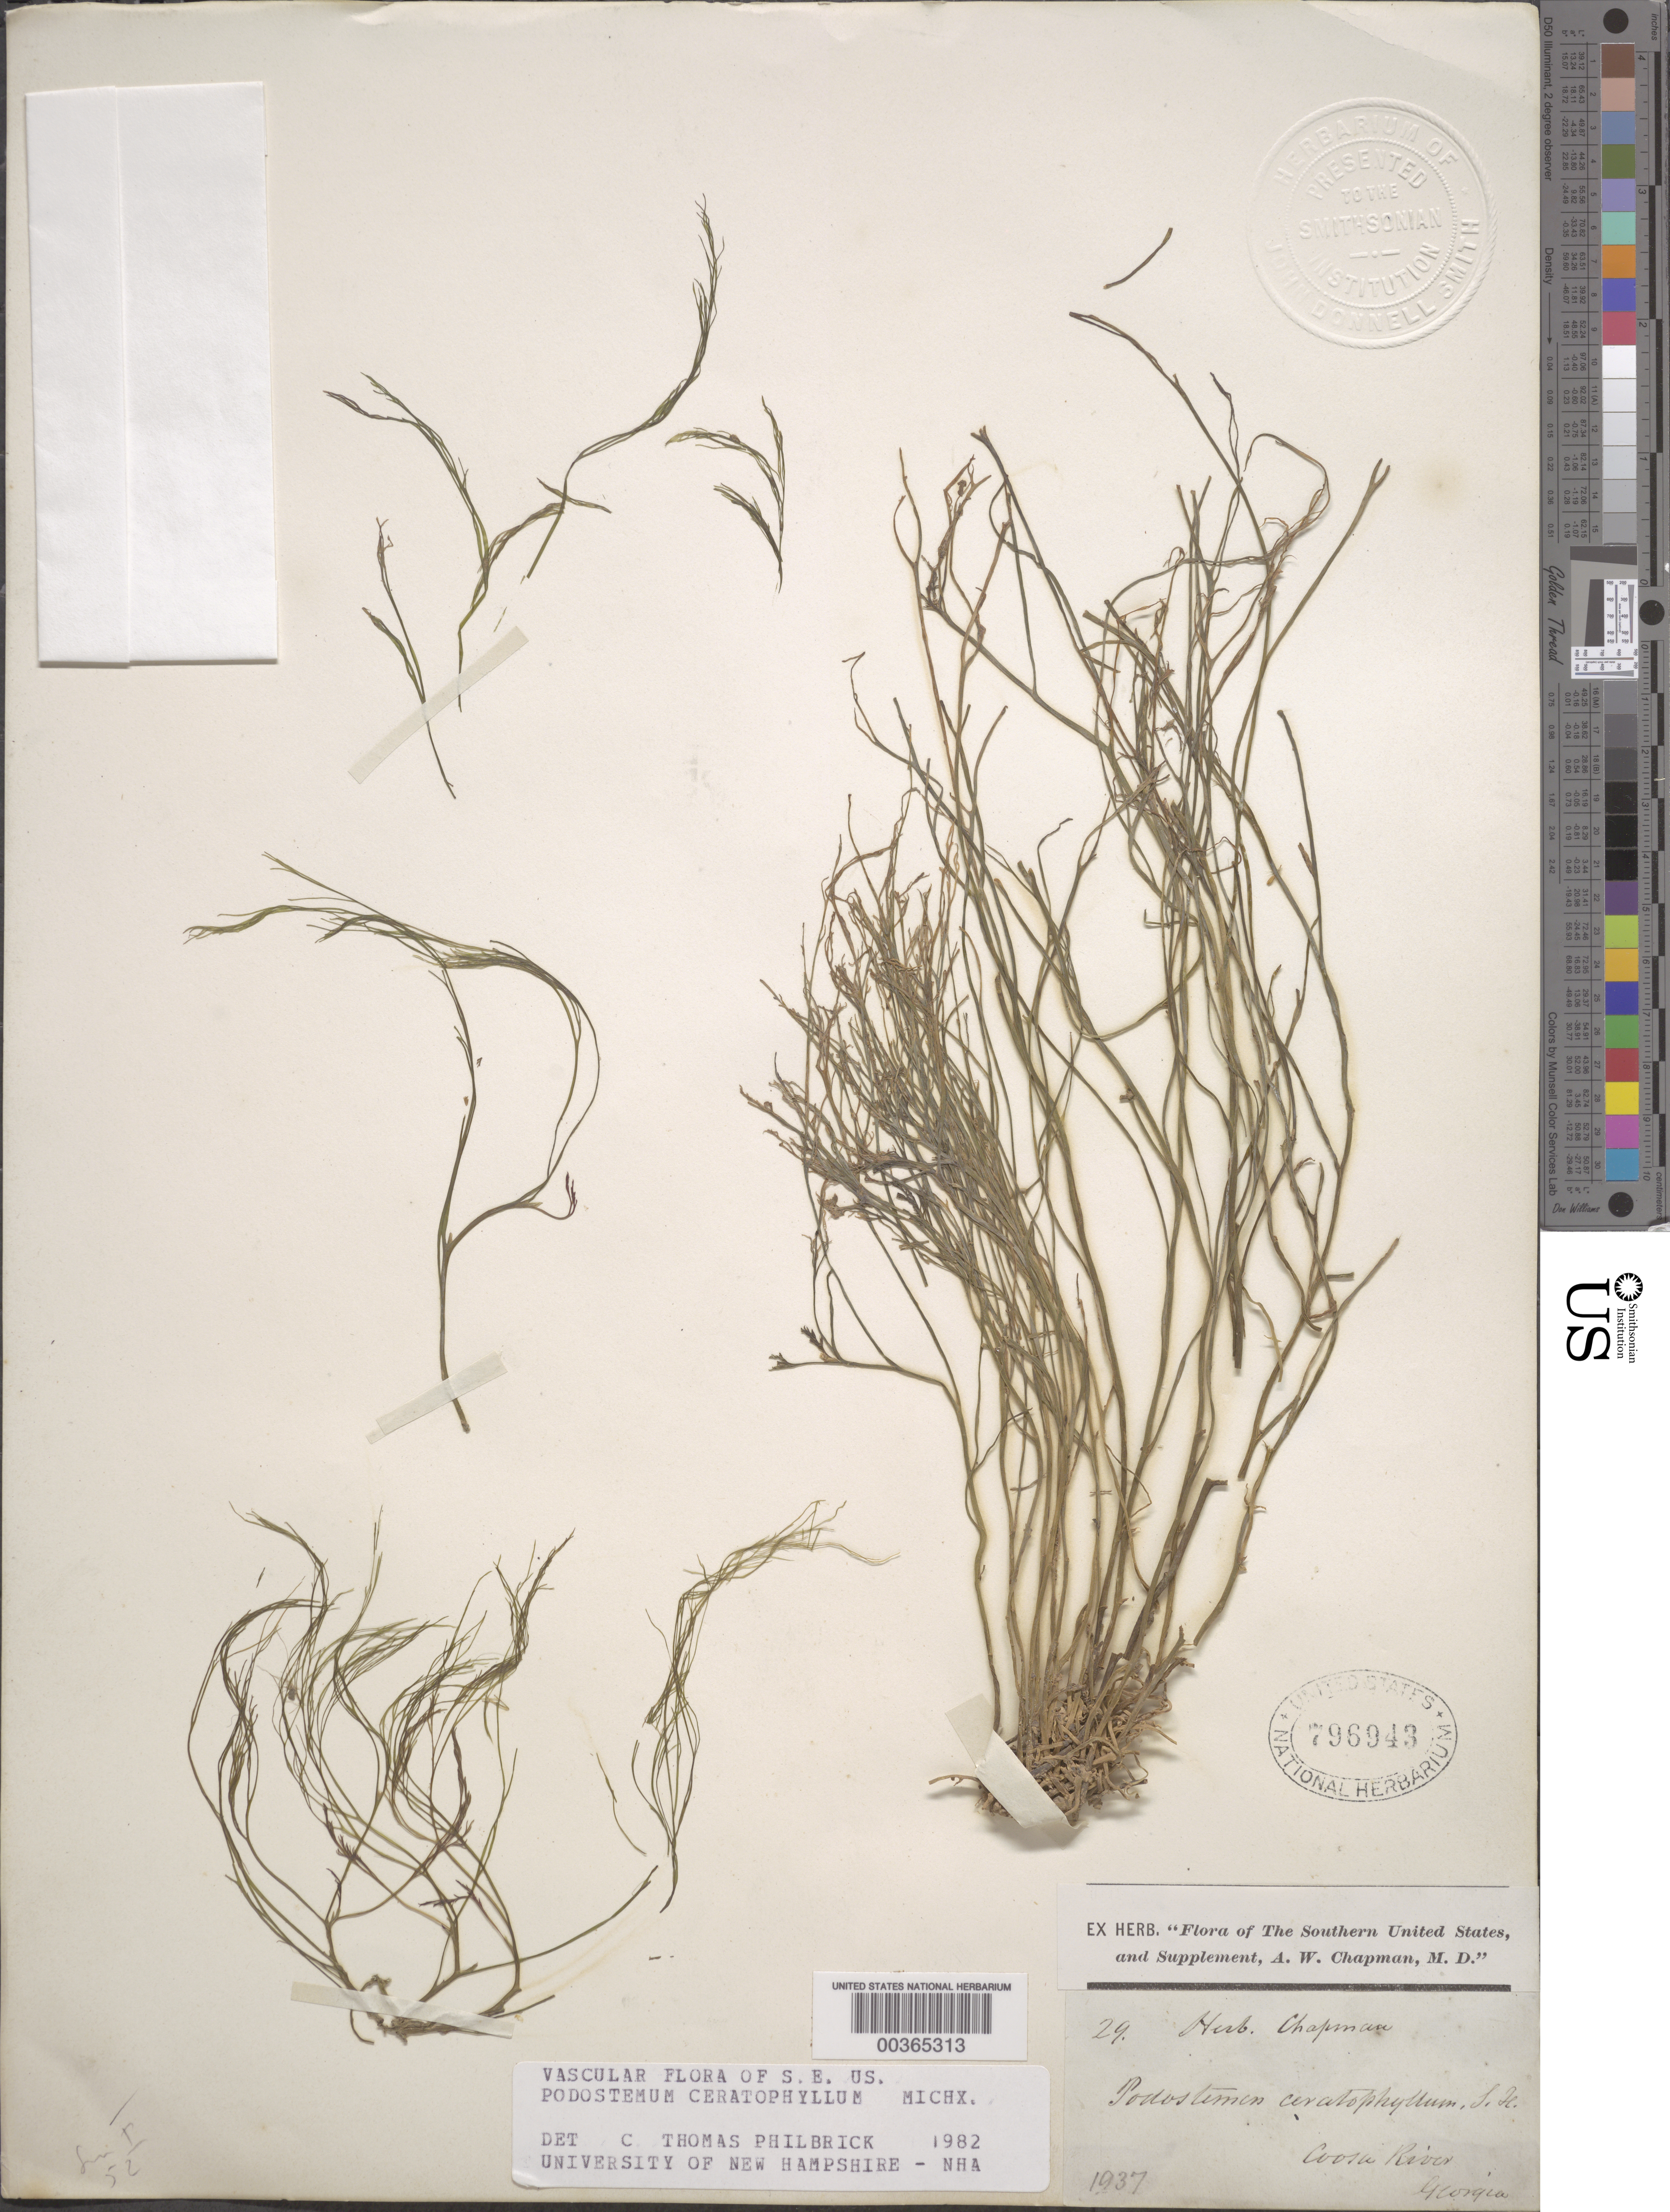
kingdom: Plantae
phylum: Tracheophyta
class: Magnoliopsida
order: Malpighiales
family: Podostemaceae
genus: Podostemum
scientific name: Podostemum ceratophylllum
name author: Michx.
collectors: A. W. Chapman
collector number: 29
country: United States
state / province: Georgia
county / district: Floyd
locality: Coosa river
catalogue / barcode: US 796943